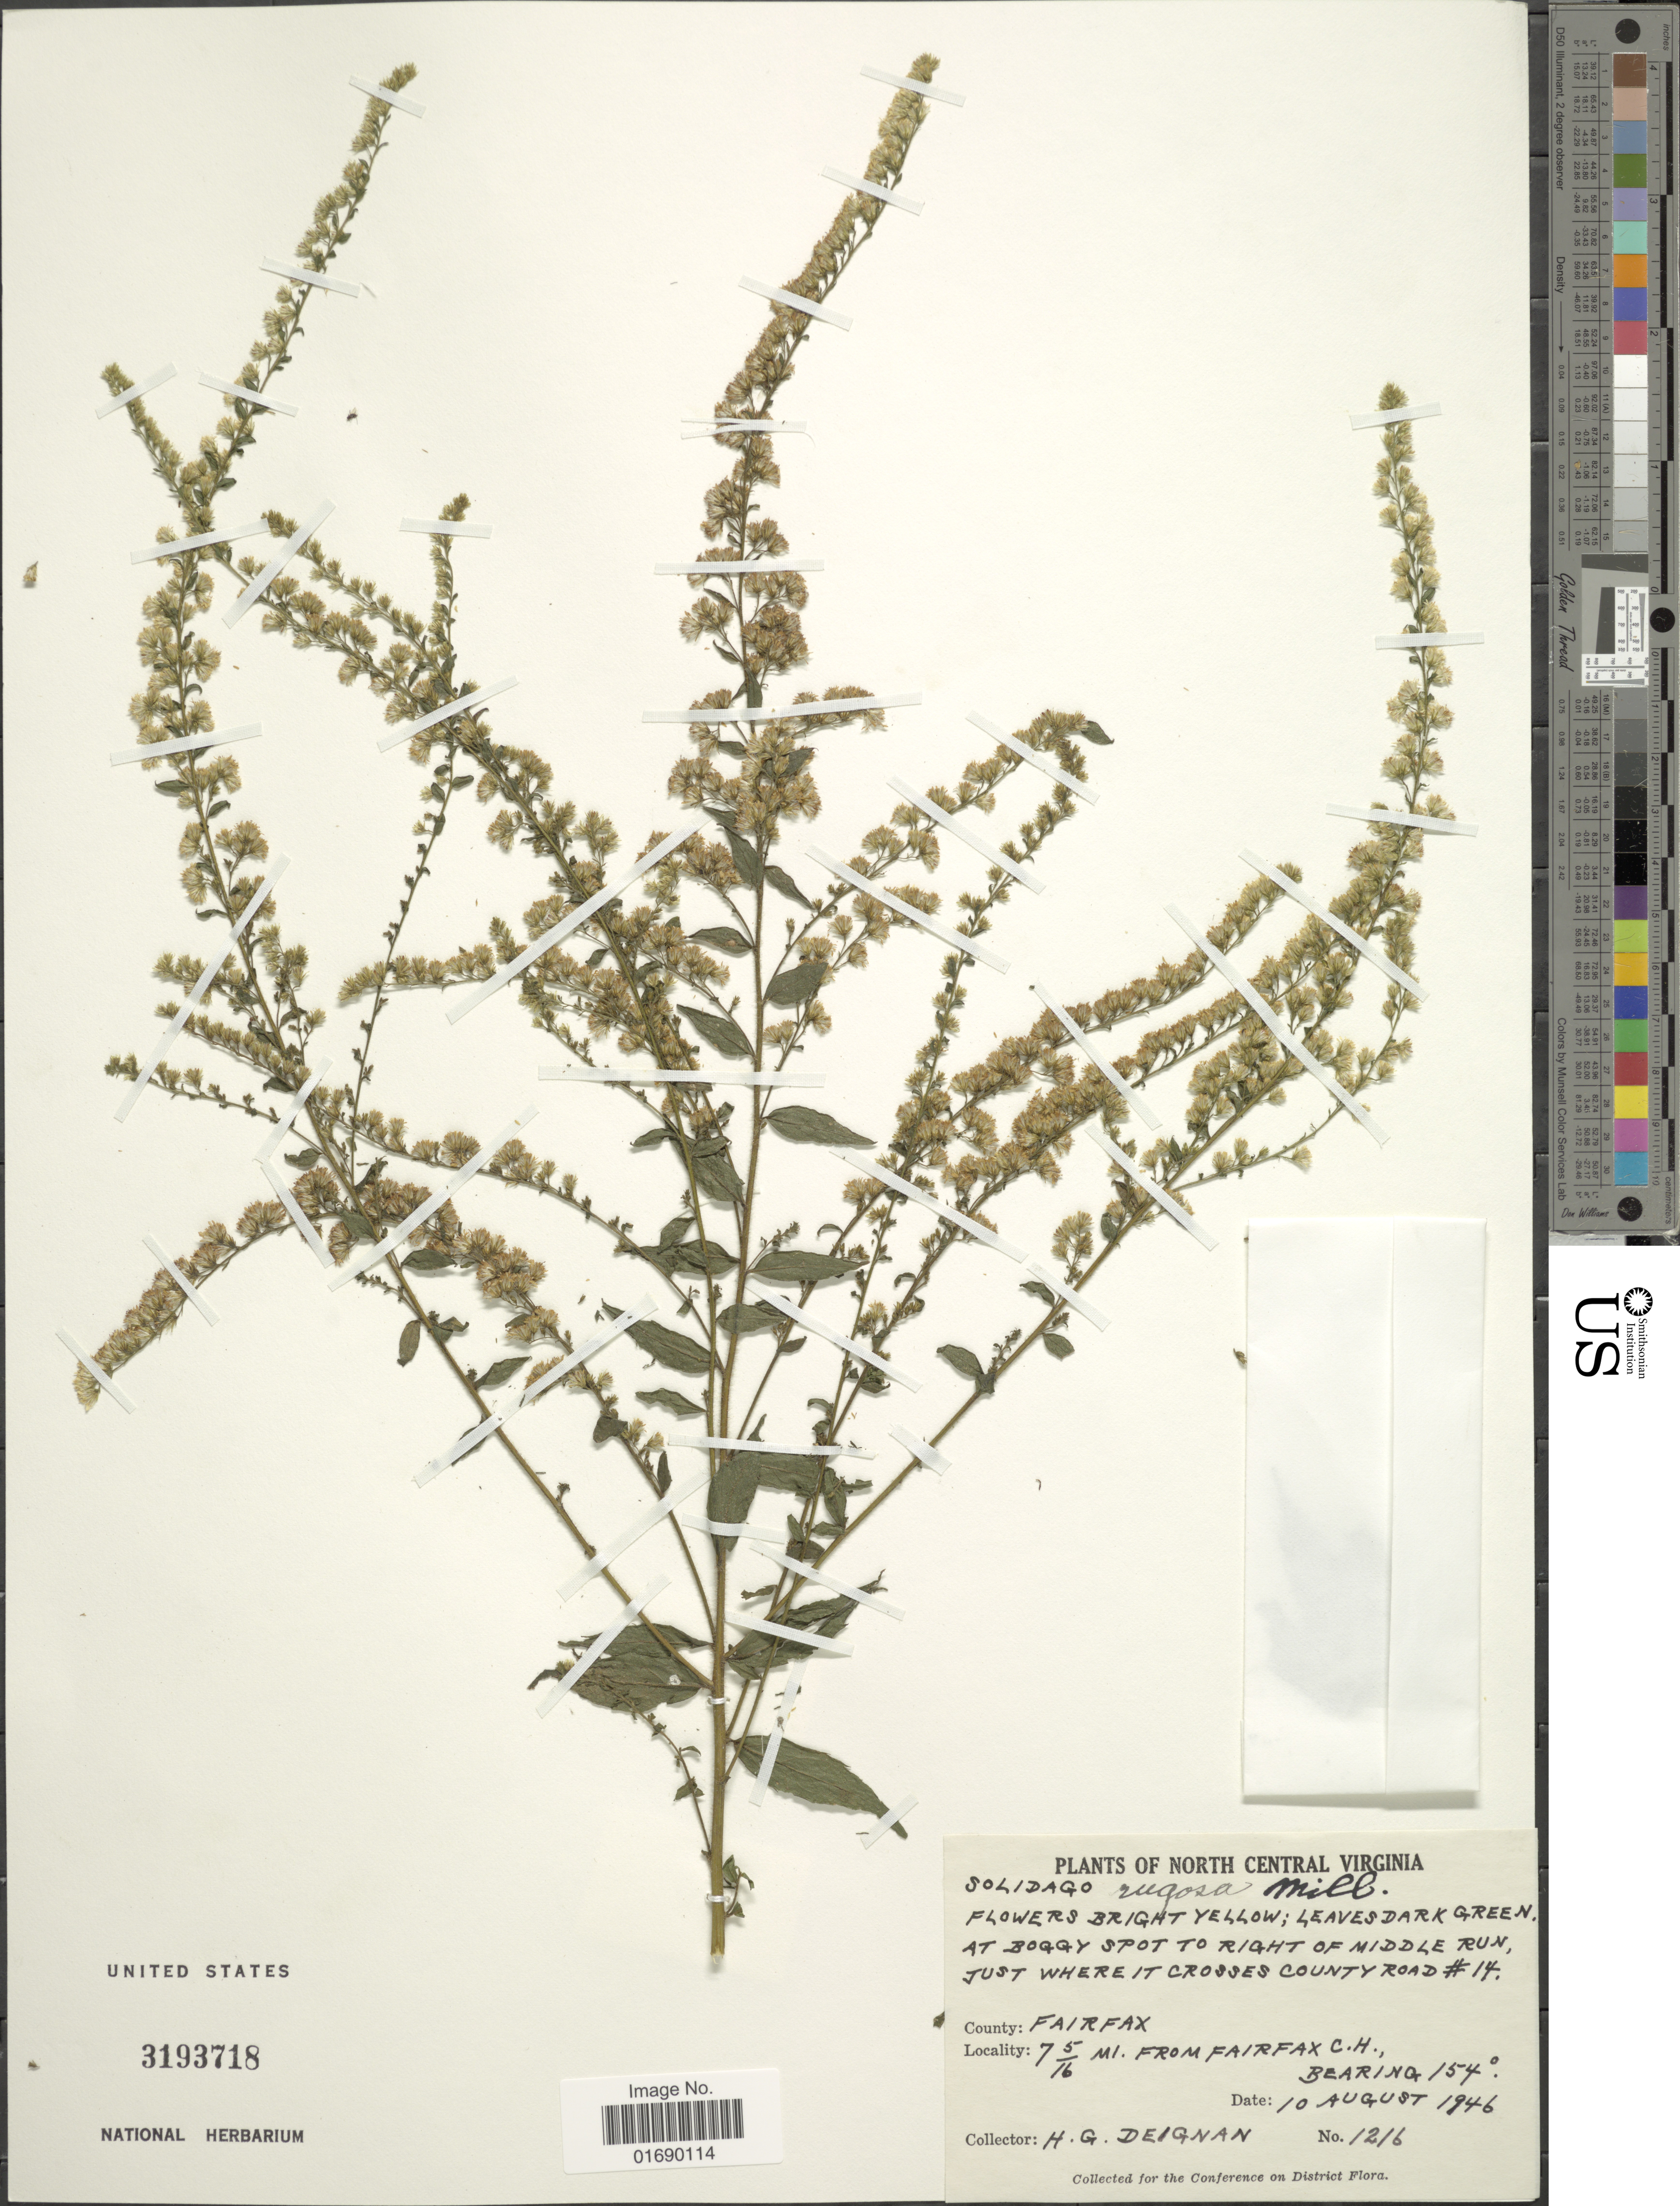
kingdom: Plantae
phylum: Tracheophyta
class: Magnoliopsida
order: Asterales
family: Asteraceae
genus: Solidago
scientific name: Solidago rugosa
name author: Mill.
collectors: H. Deignan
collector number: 1216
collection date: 1946-08-10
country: United States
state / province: Virginia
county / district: Fairfax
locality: North Central Virginia, County: Fairfax, 7 5/16 mi from Fairfax C.H. Bearing 154°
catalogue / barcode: US 3193718